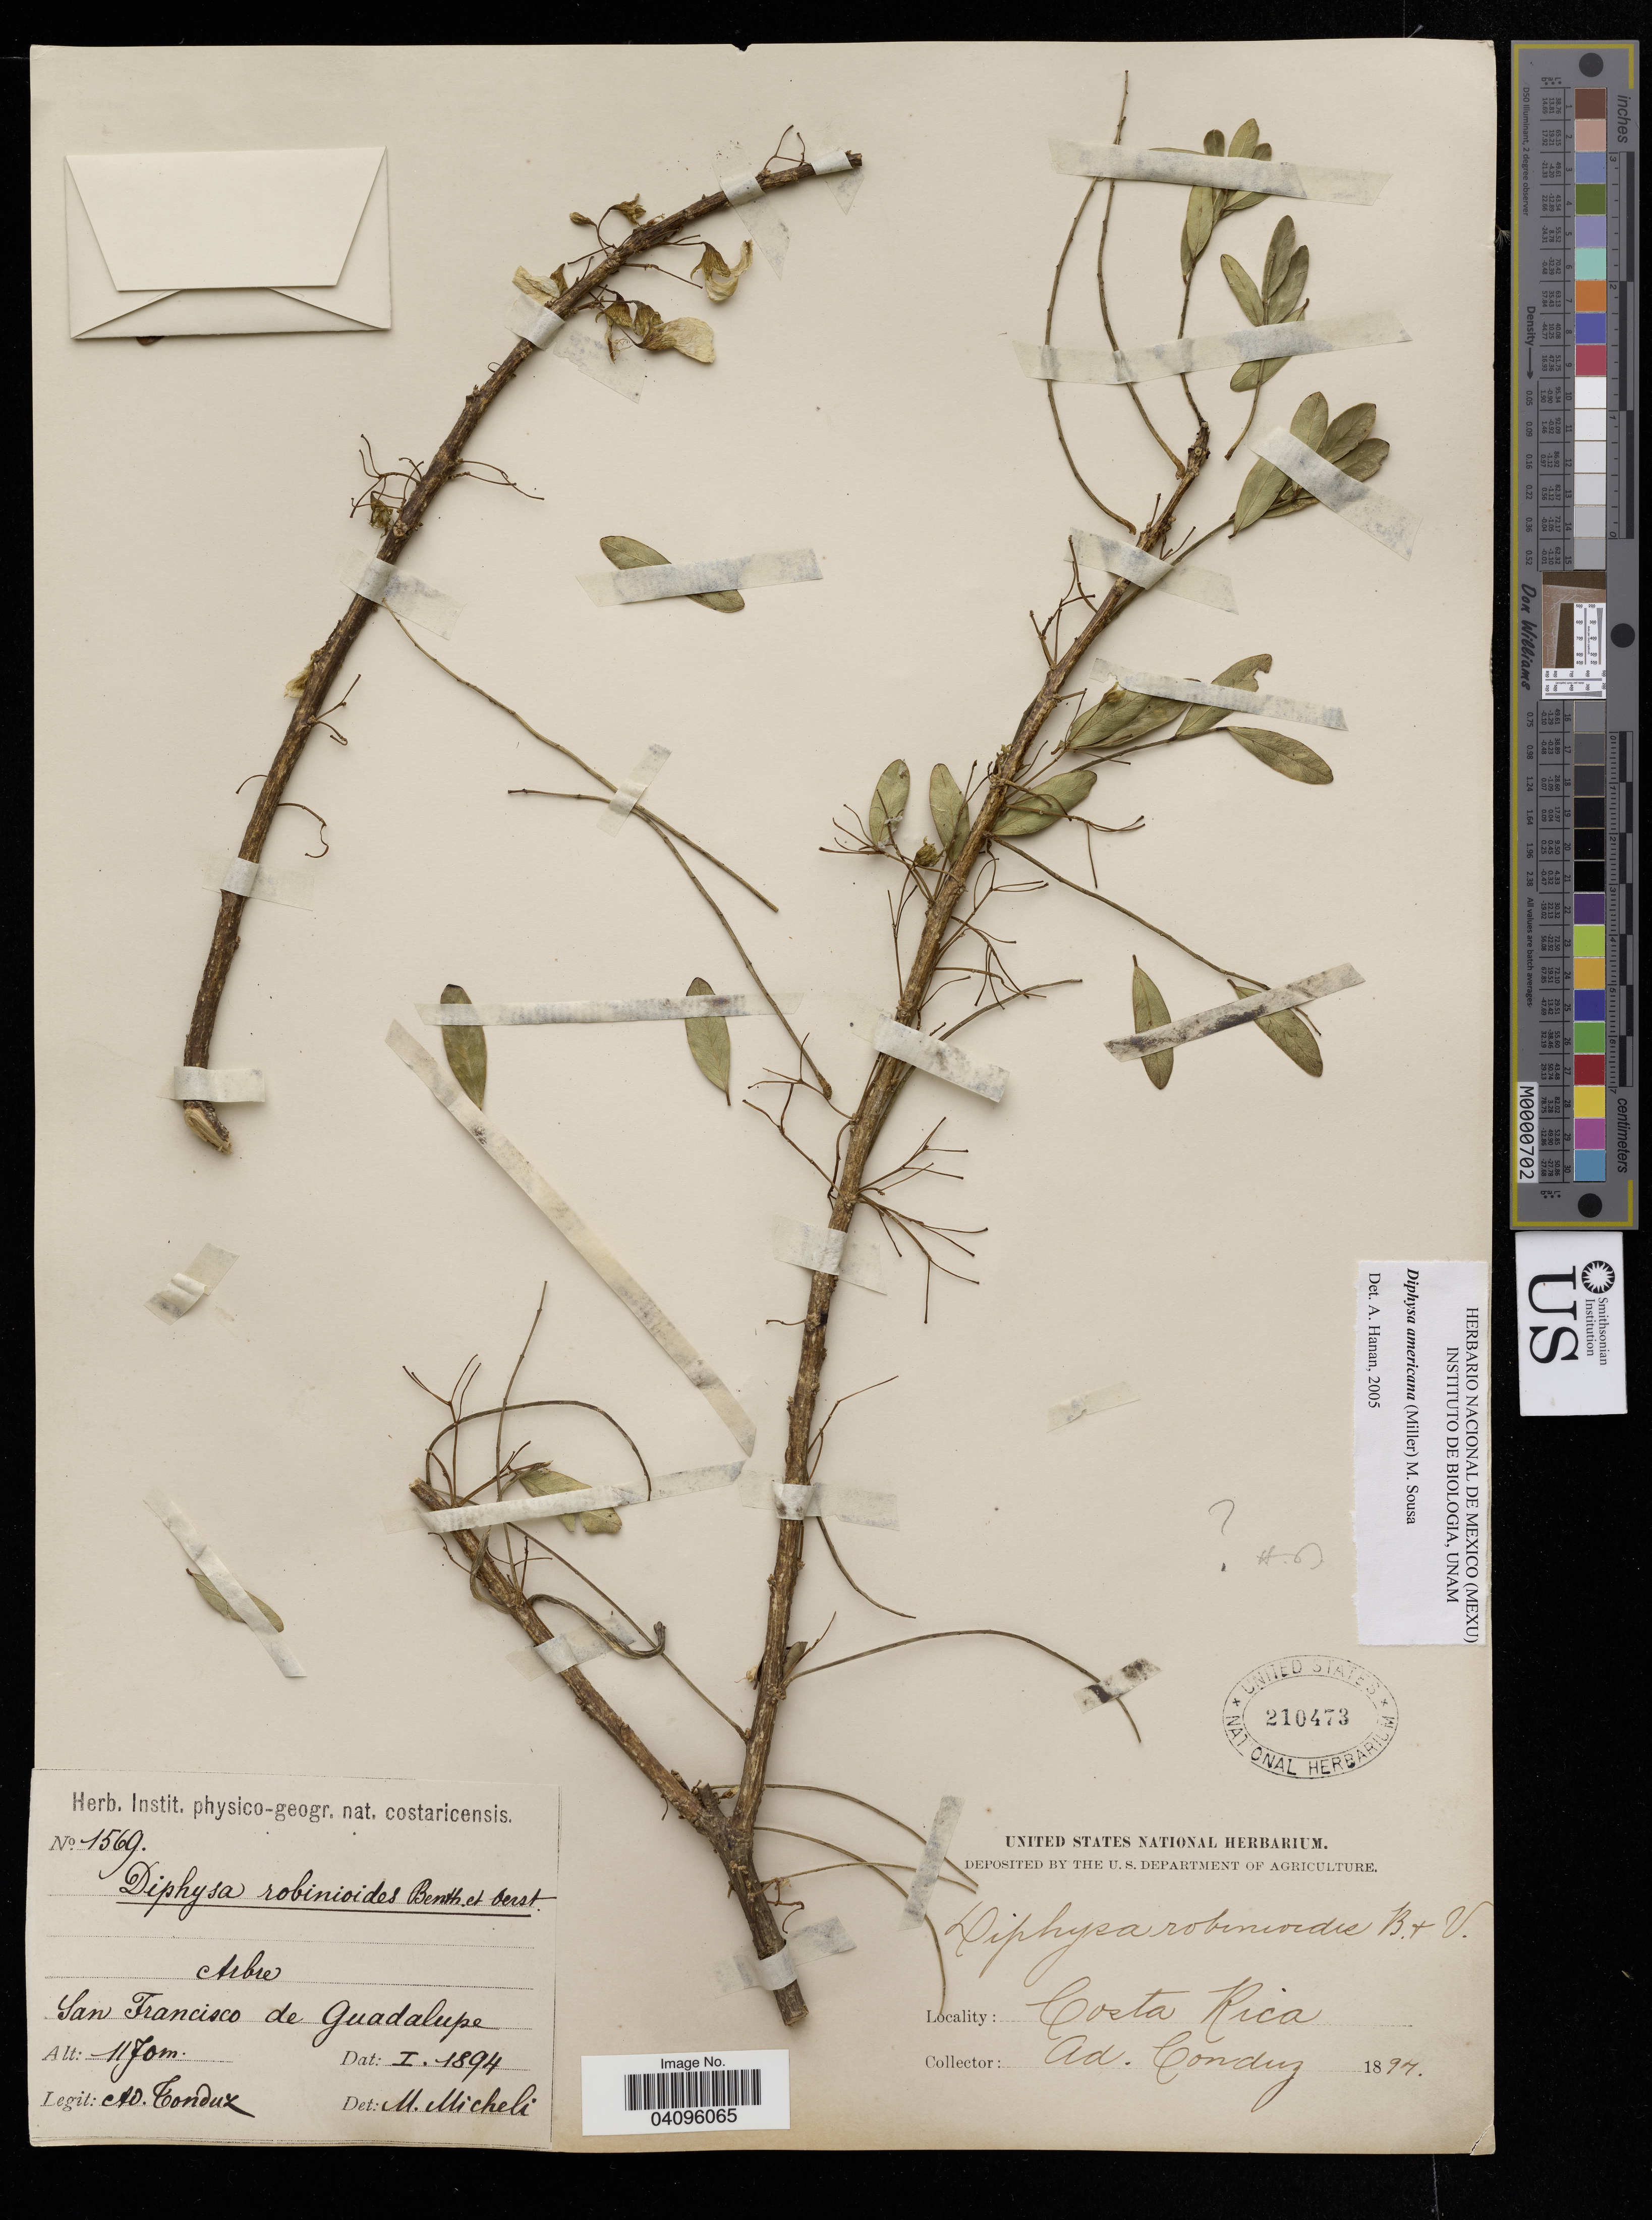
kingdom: Plantae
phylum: Tracheophyta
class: Magnoliopsida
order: Fabales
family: Fabaceae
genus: Diphysa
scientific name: Diphysa americana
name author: (Mill.) M. Sousa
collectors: A. Conduz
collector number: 1569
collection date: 1894-01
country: Costa Rica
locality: San Francisco de Guadalupe.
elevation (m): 1170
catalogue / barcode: US 210473